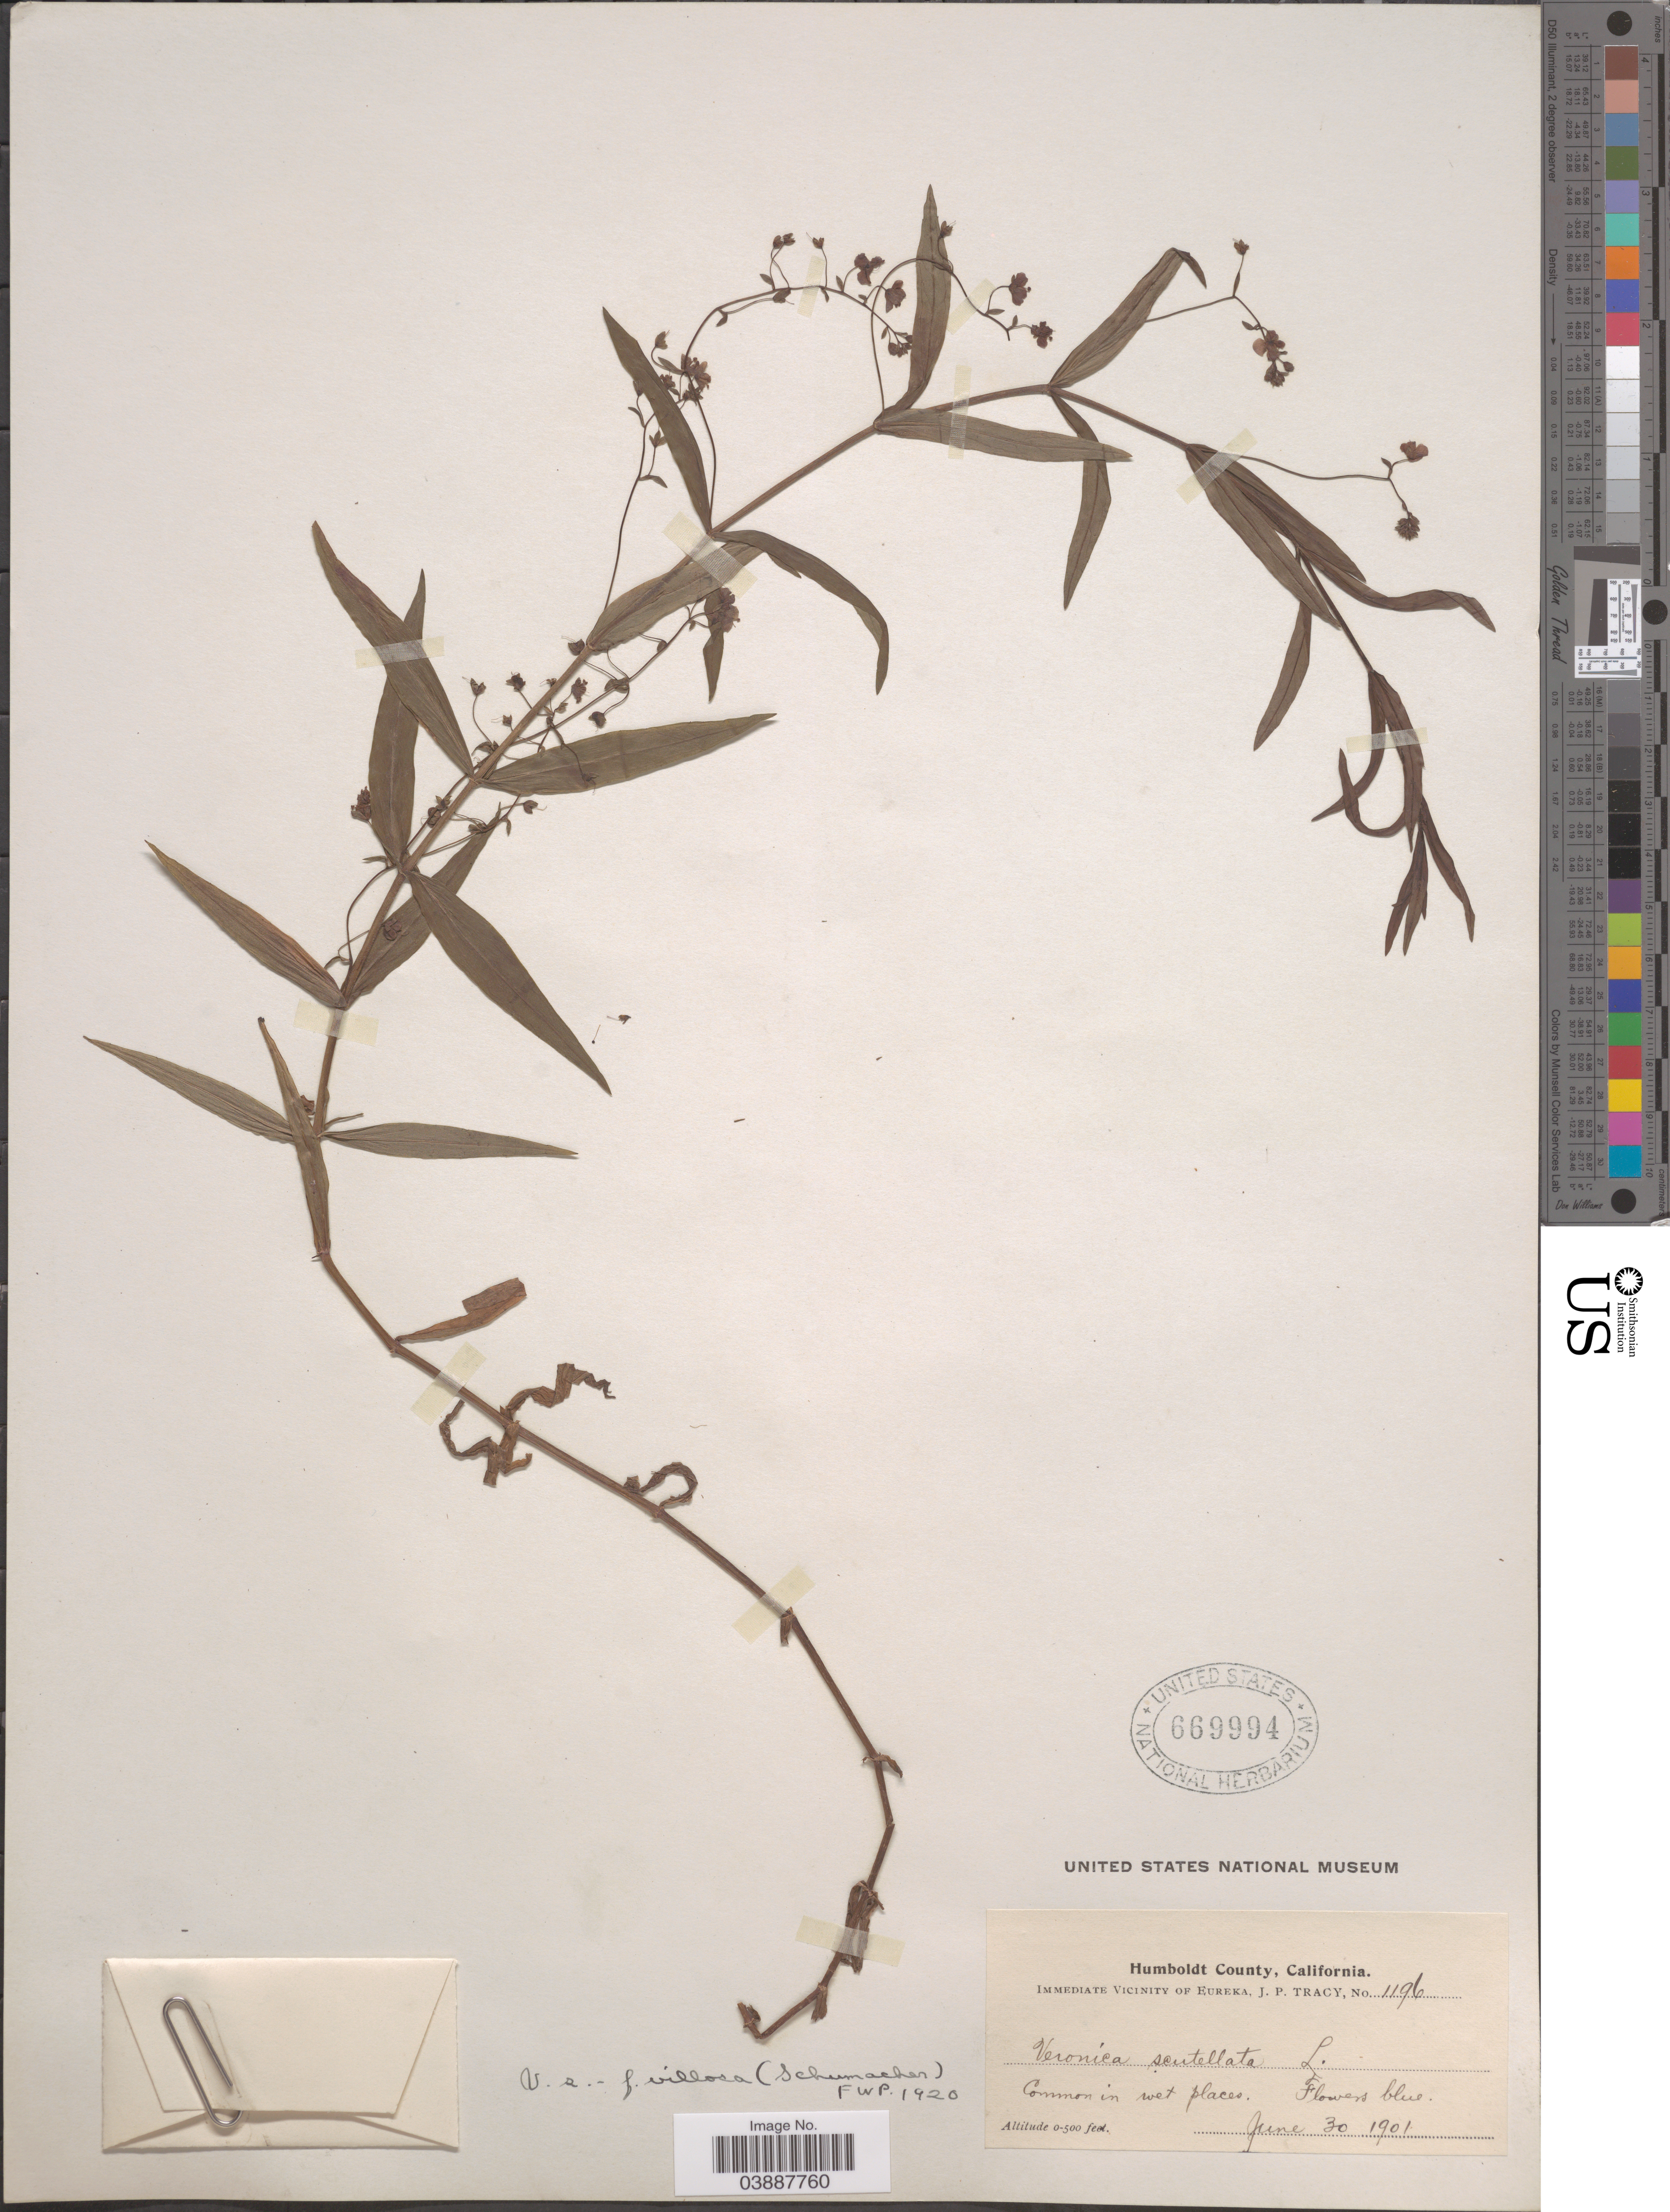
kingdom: Plantae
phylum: Tracheophyta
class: Magnoliopsida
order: Lamiales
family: Plantaginaceae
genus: Veronica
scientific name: Veronica scutellata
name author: L.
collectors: J. Tracy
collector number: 1196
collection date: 1901-06-30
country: United States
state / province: California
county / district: Humboldt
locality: Humboldt County. Immediate Vicinity of Eureka.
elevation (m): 0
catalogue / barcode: US 669994